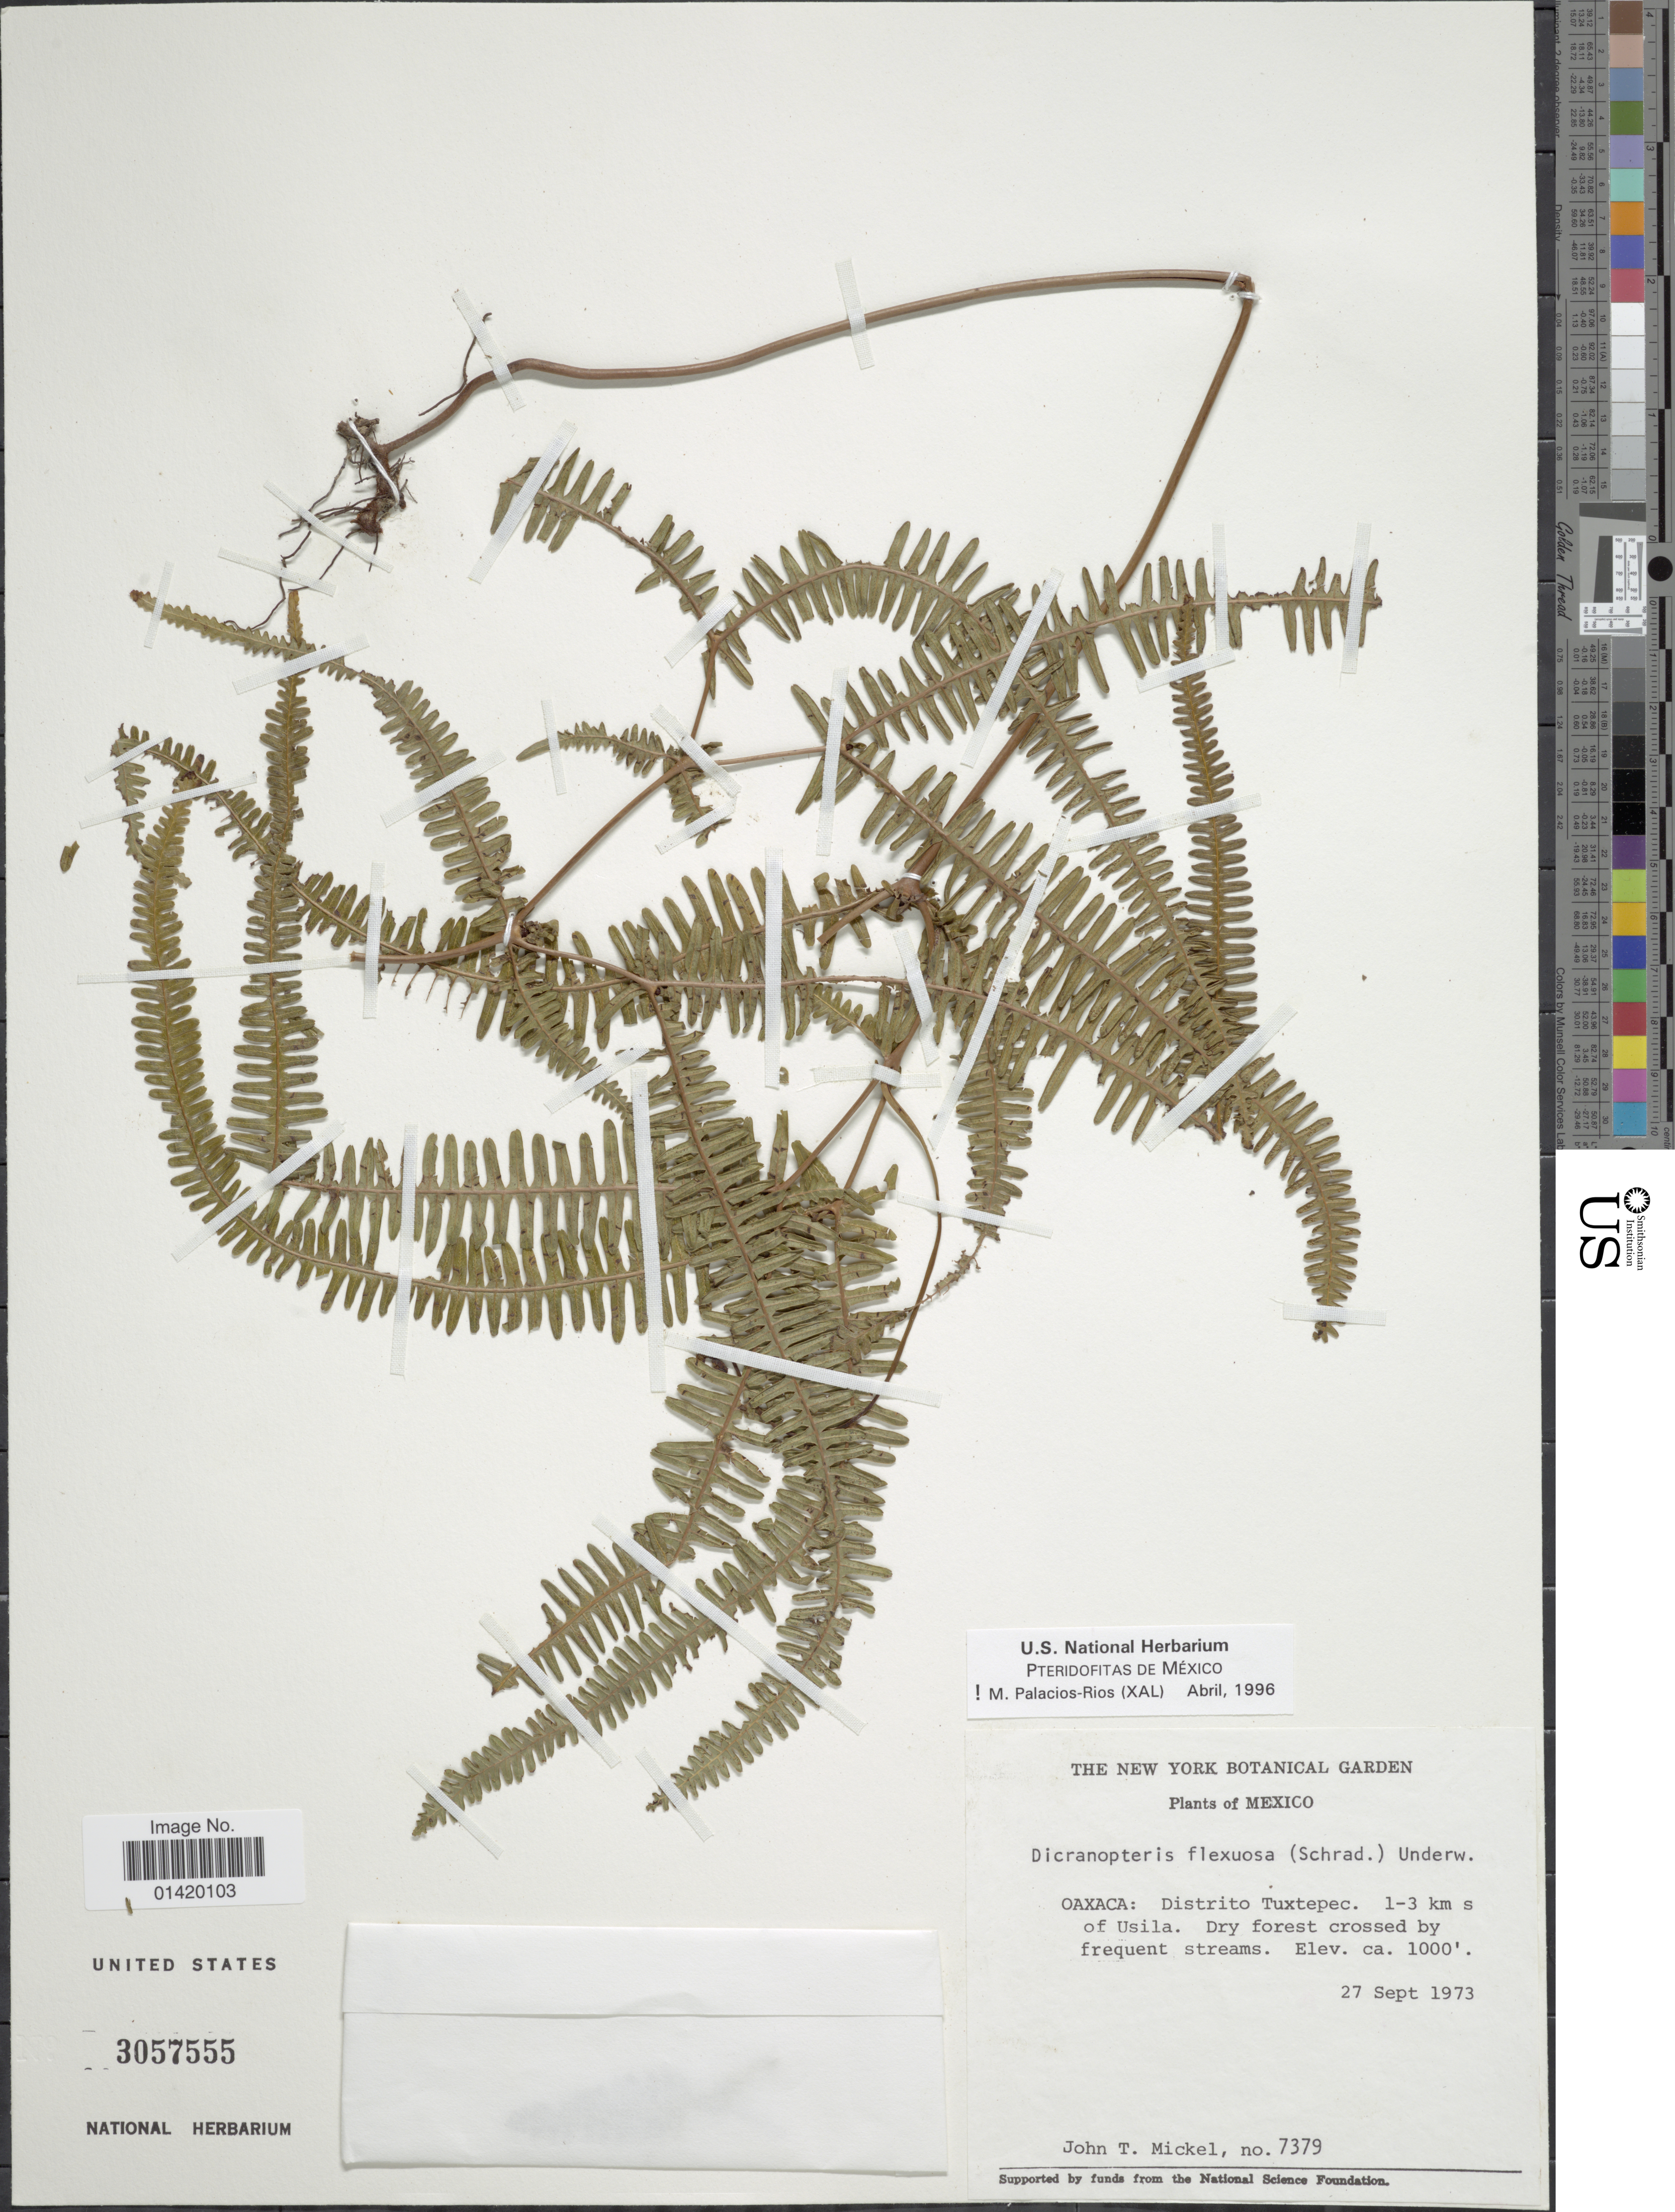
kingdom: Plantae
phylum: Tracheophyta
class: Polypodiopsida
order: Gleicheniales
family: Gleicheniaceae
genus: Dicranopteris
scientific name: Dicranopteris flexuosa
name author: (Schrad.) Underw.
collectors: J. T. Mickel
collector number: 7379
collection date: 1973-09-27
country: Mexico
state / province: Oaxaca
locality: Distrito Tuxtepec. 1-3 km s of Usila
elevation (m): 305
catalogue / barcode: US 3057555